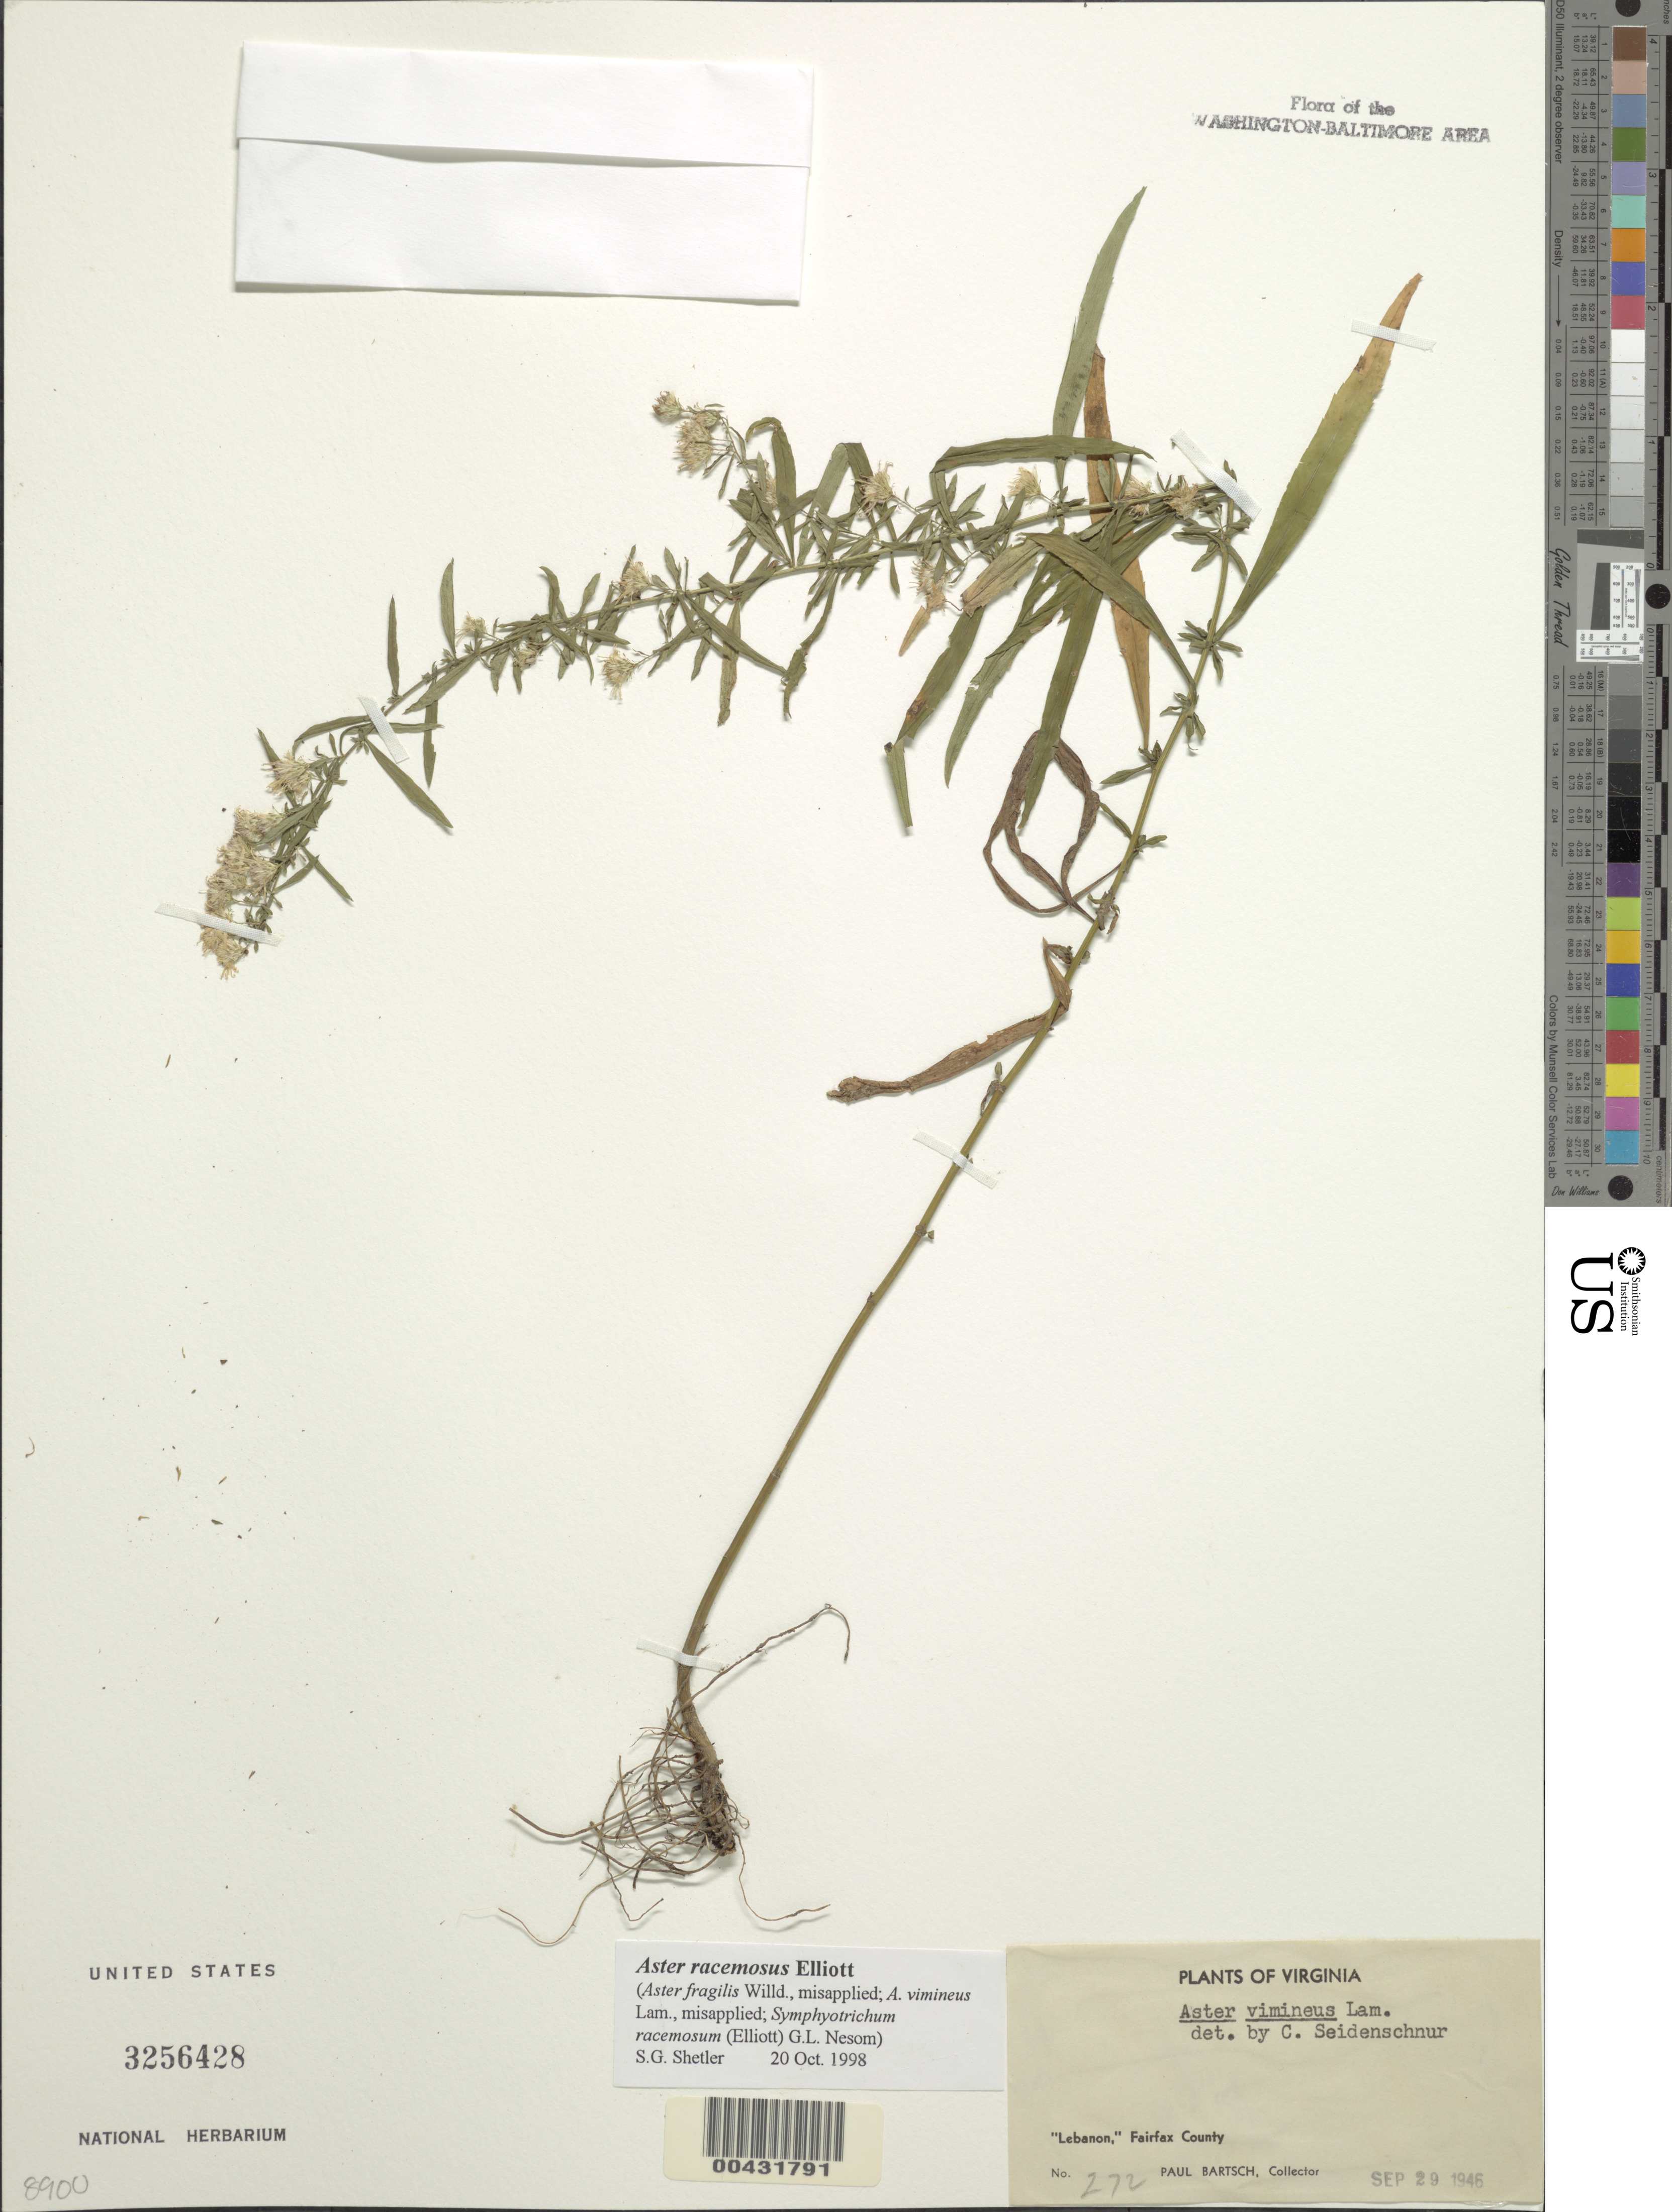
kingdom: Plantae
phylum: Tracheophyta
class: Magnoliopsida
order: Asterales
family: Asteraceae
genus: Symphyotrichum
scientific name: Symphyotrichum racemosum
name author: (Elliott) G.L. Nesom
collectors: P. Bartsch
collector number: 272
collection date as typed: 29 Sep 1946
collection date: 1946-09-29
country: United States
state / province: Virginia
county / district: Fairfax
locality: Lebanon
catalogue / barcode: US 3256428